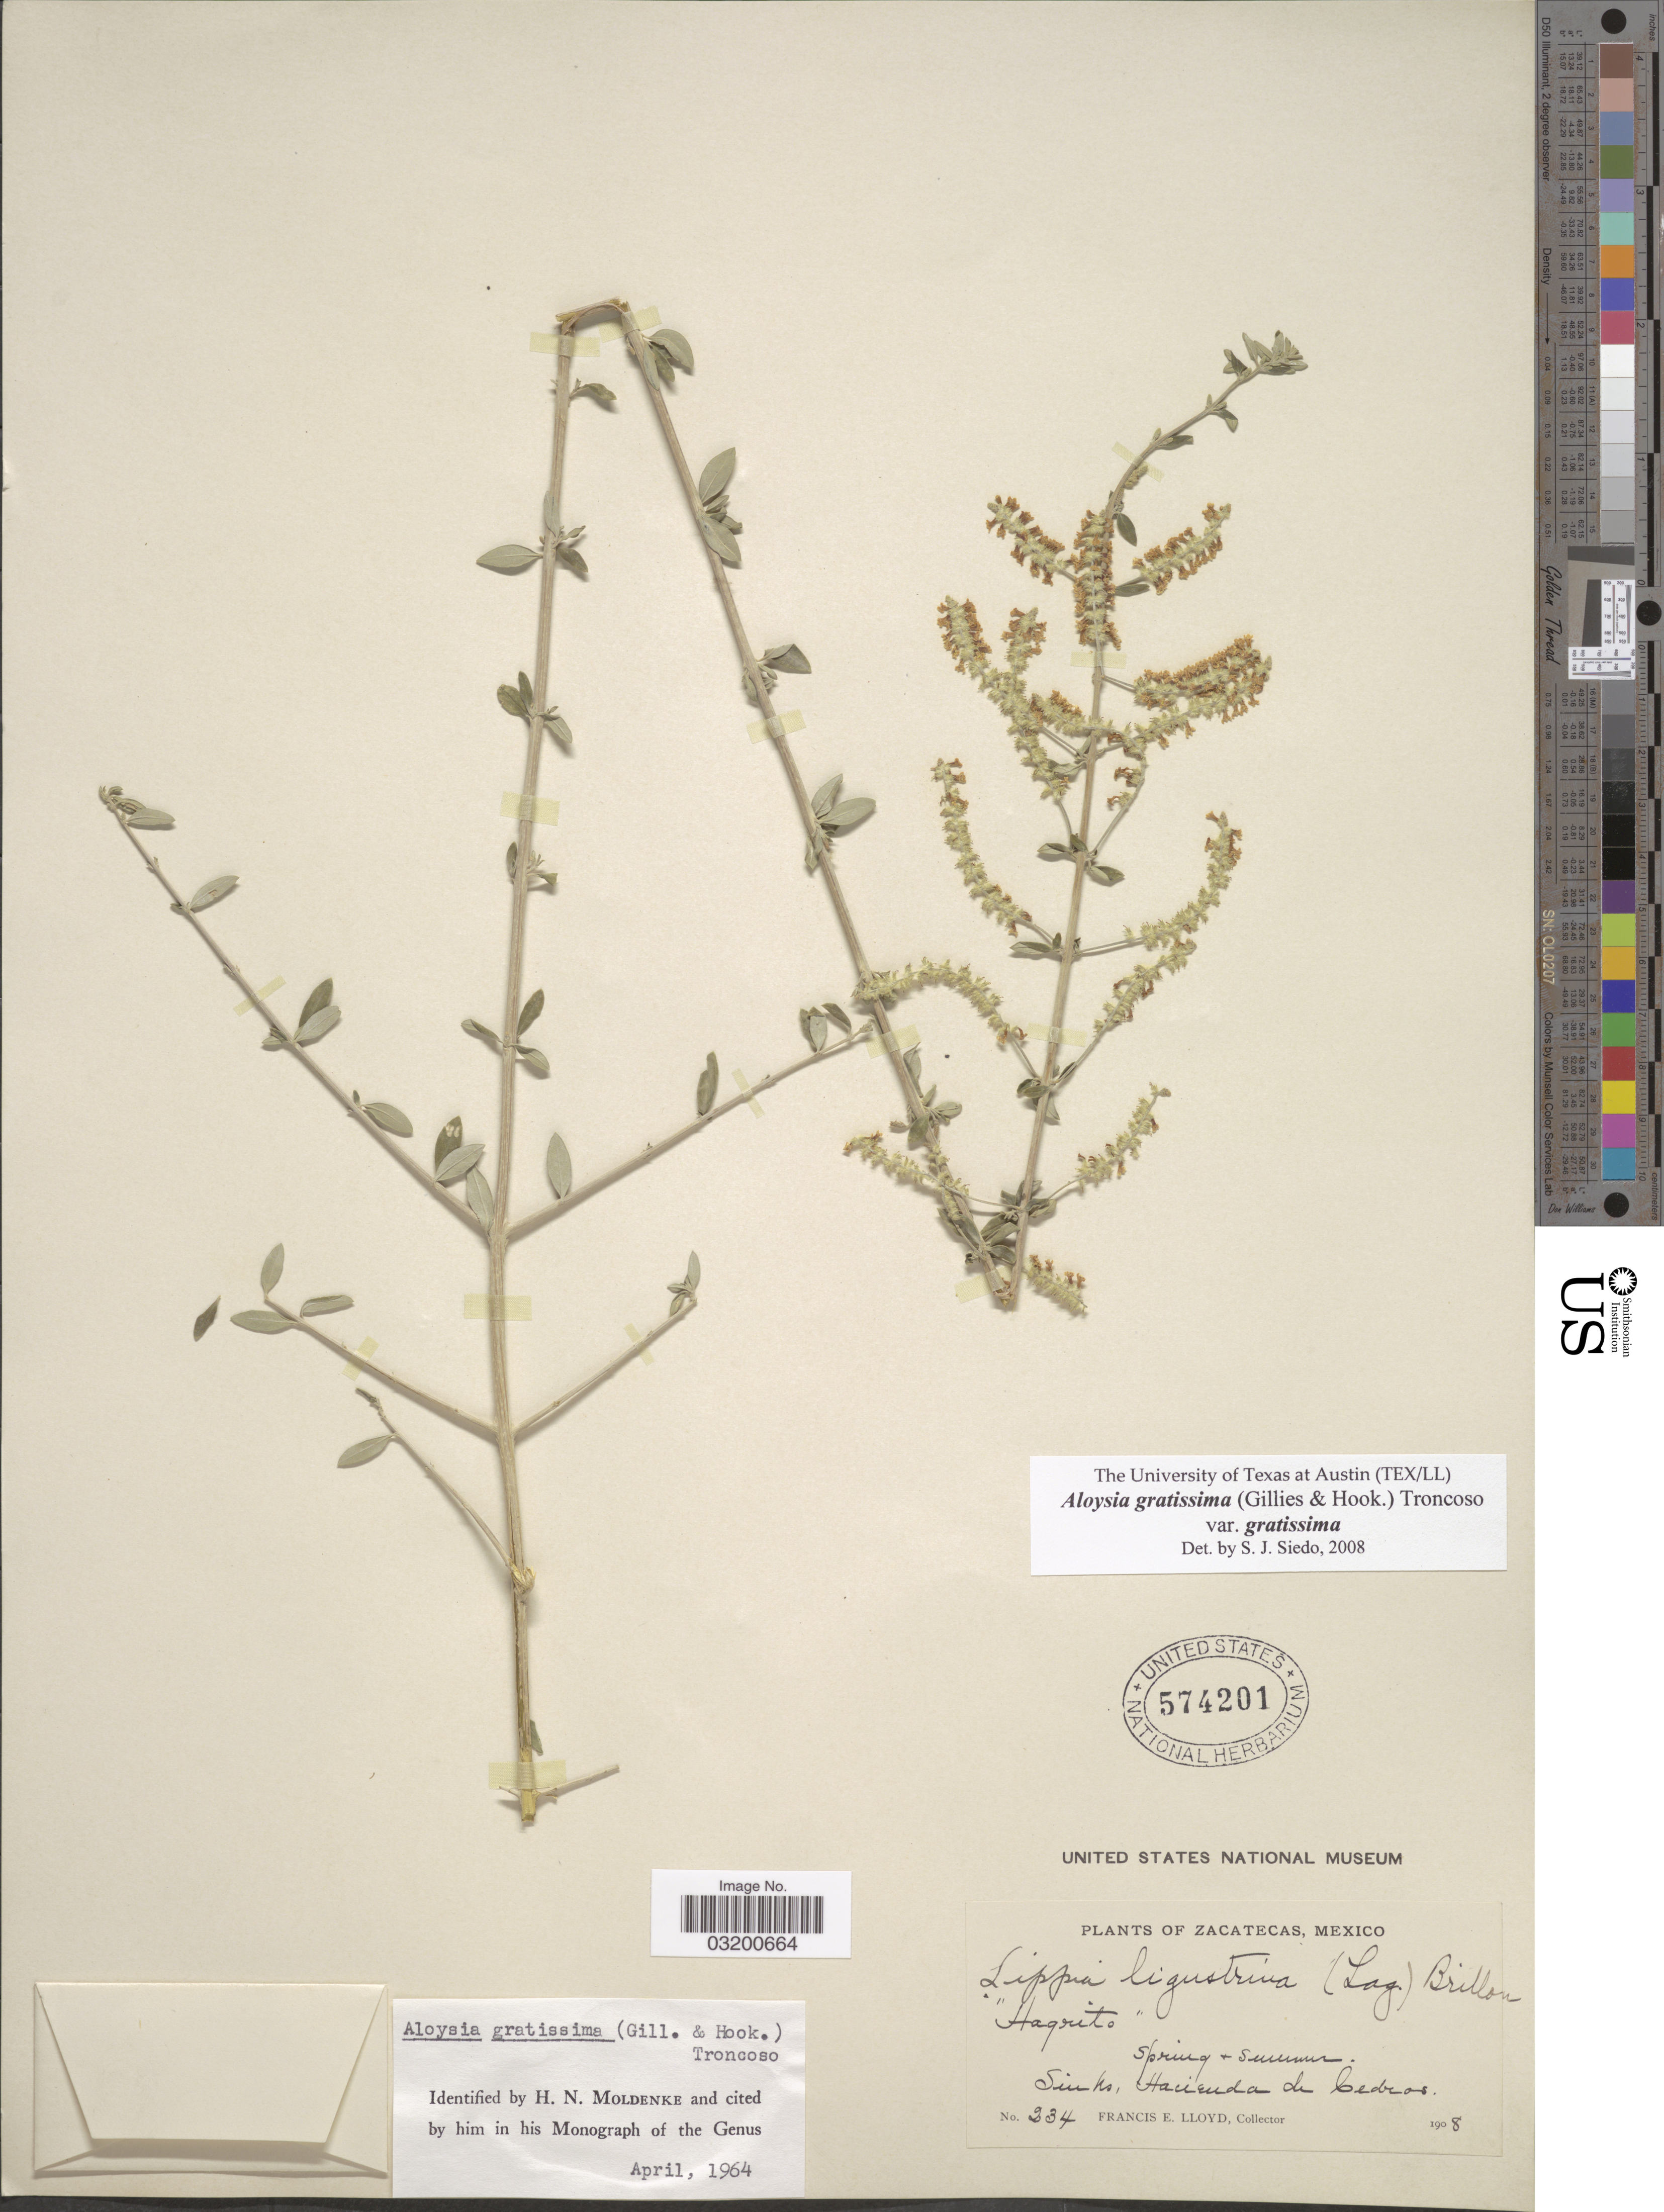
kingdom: Plantae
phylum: Tracheophyta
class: Magnoliopsida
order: Lamiales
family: Verbenaceae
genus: Aloysia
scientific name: Aloysia gratissima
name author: (Gillies & Hook.) Tronc.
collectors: Lloyd, C. E.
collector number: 234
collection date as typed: spring & summer 1908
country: Mexico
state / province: Zacatecas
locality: Sinks, Hacienda de Cedros.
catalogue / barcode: US 574201